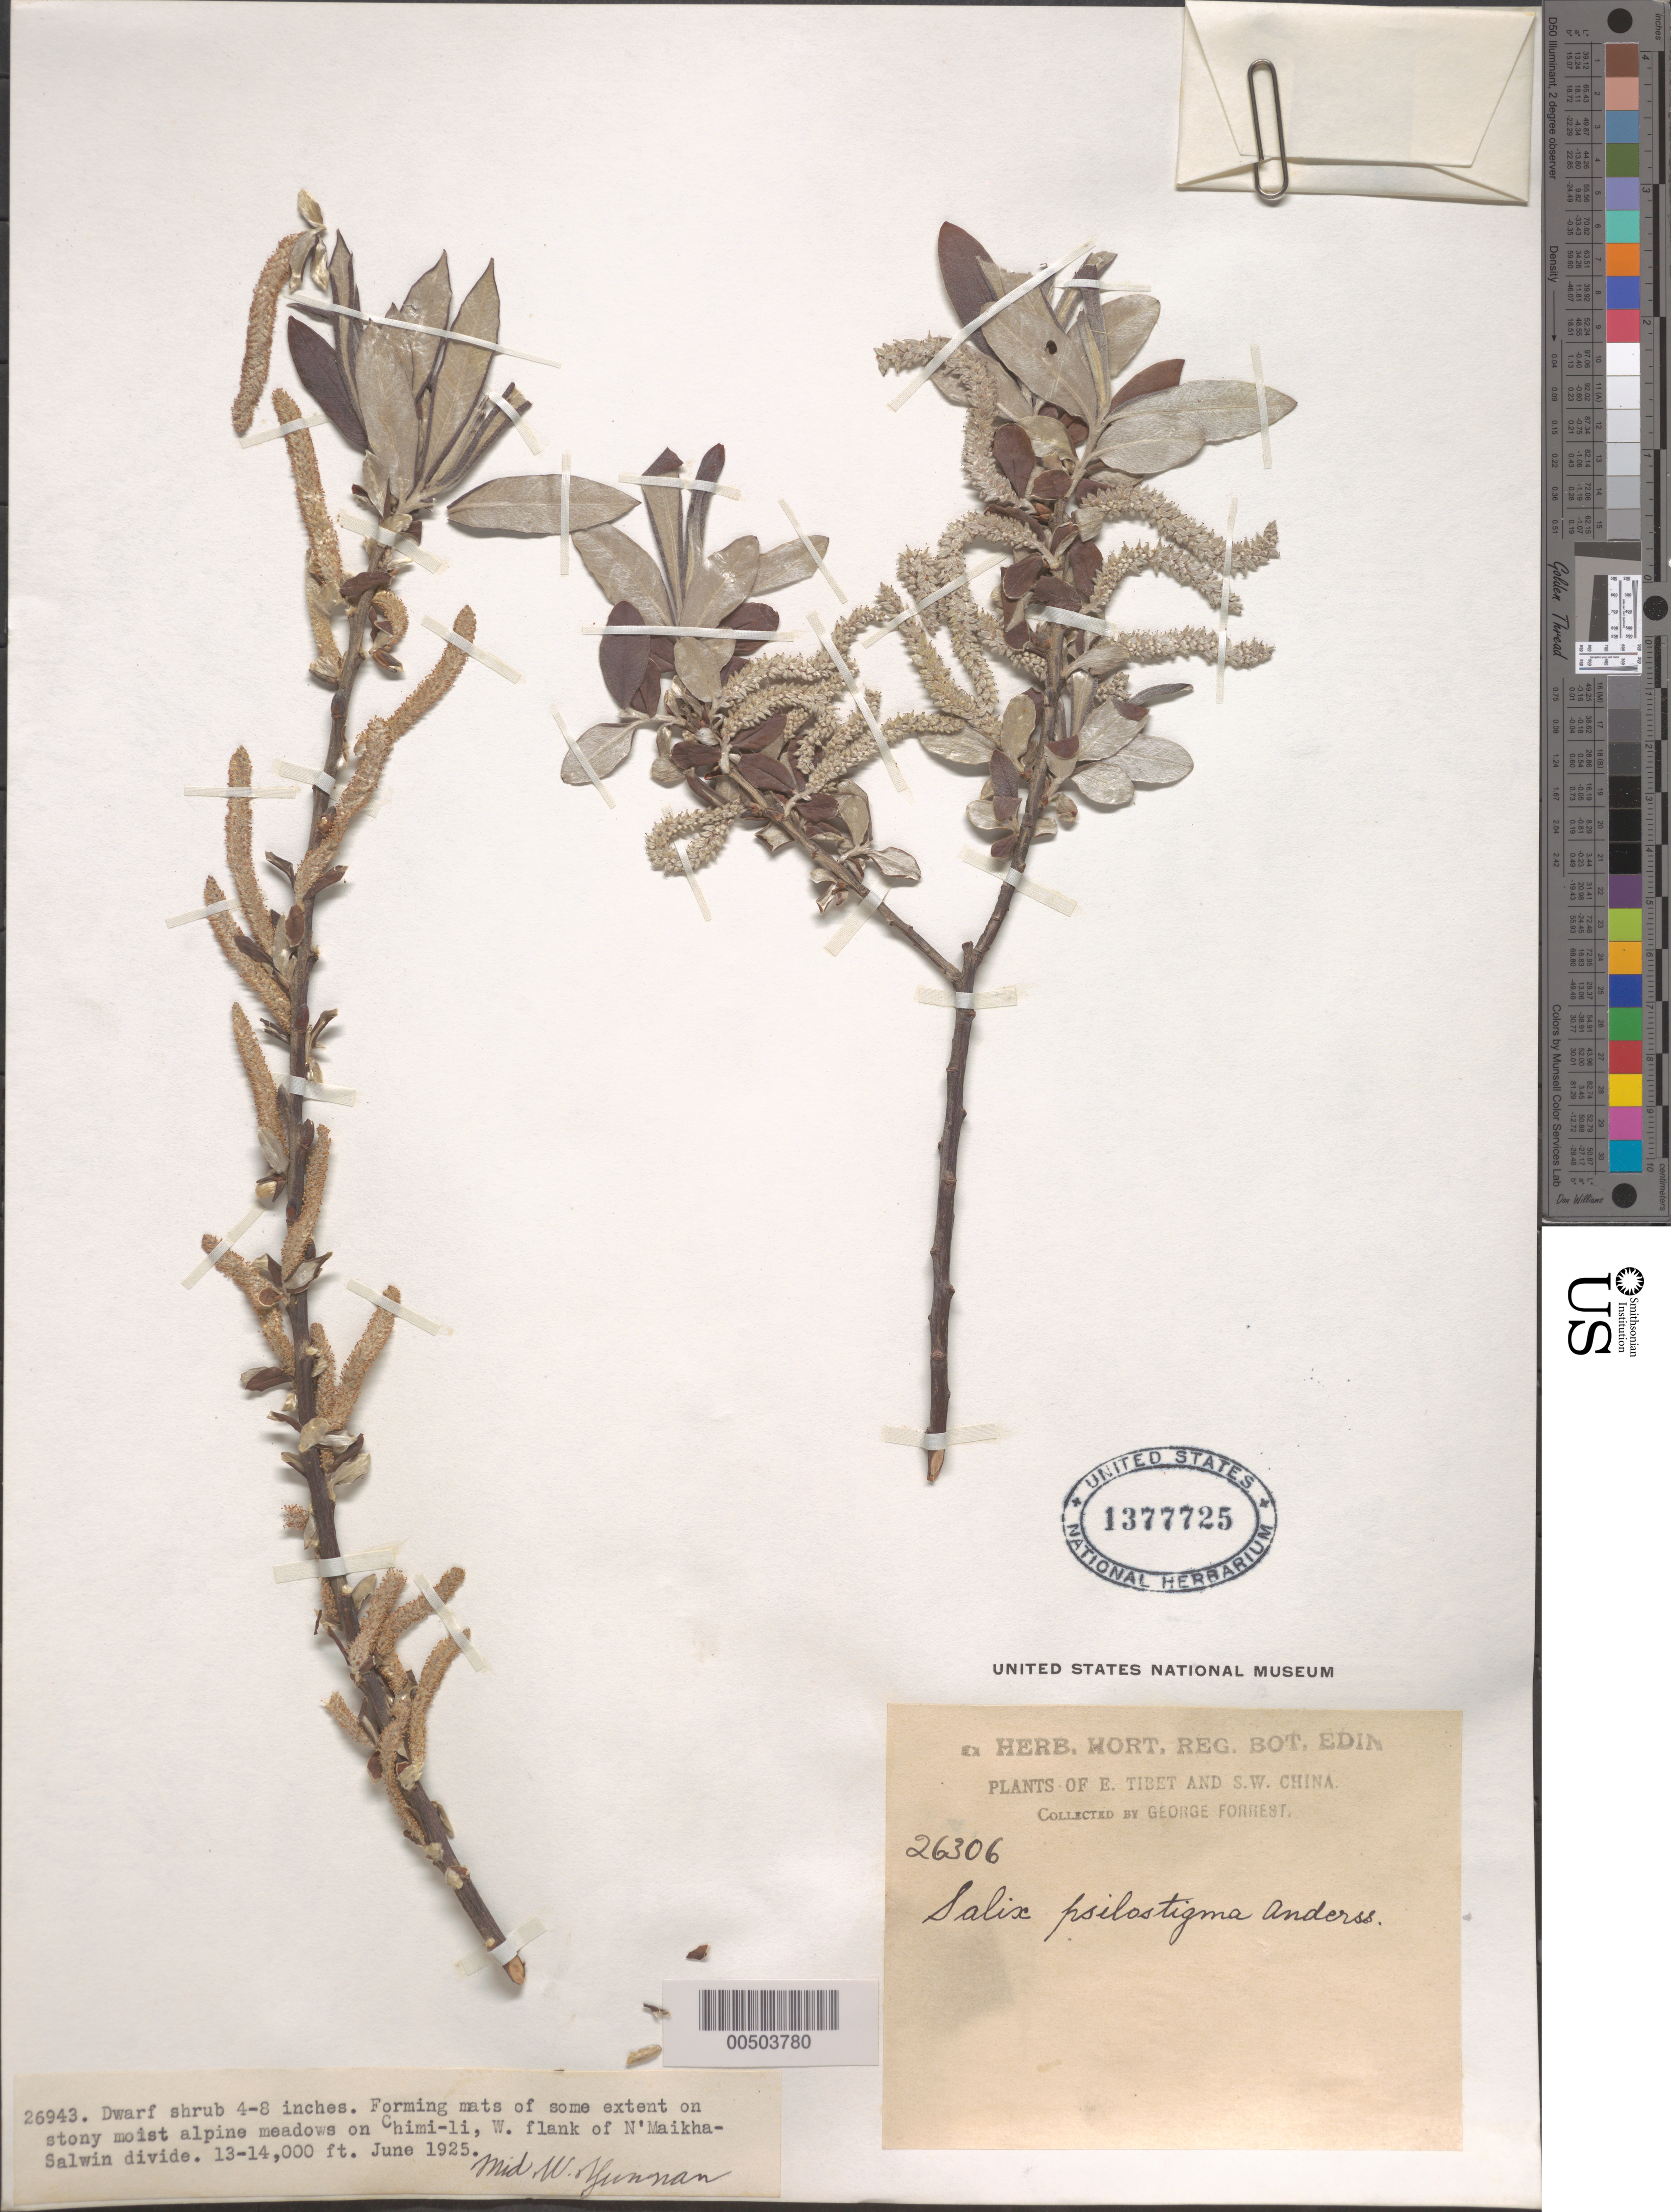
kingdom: Plantae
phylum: Tracheophyta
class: Magnoliopsida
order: Malpighiales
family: Salicaceae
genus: Salix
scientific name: Salix psilostigma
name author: Andersson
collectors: G. Forrest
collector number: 26306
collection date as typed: Jun 1925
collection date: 1925-06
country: China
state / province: Yunnan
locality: Forming mats of some extent on stony moist alpine meadows on Chimi-li, W. flank of N'Maikha-Salwin divide.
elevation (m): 3962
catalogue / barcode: US 1377725